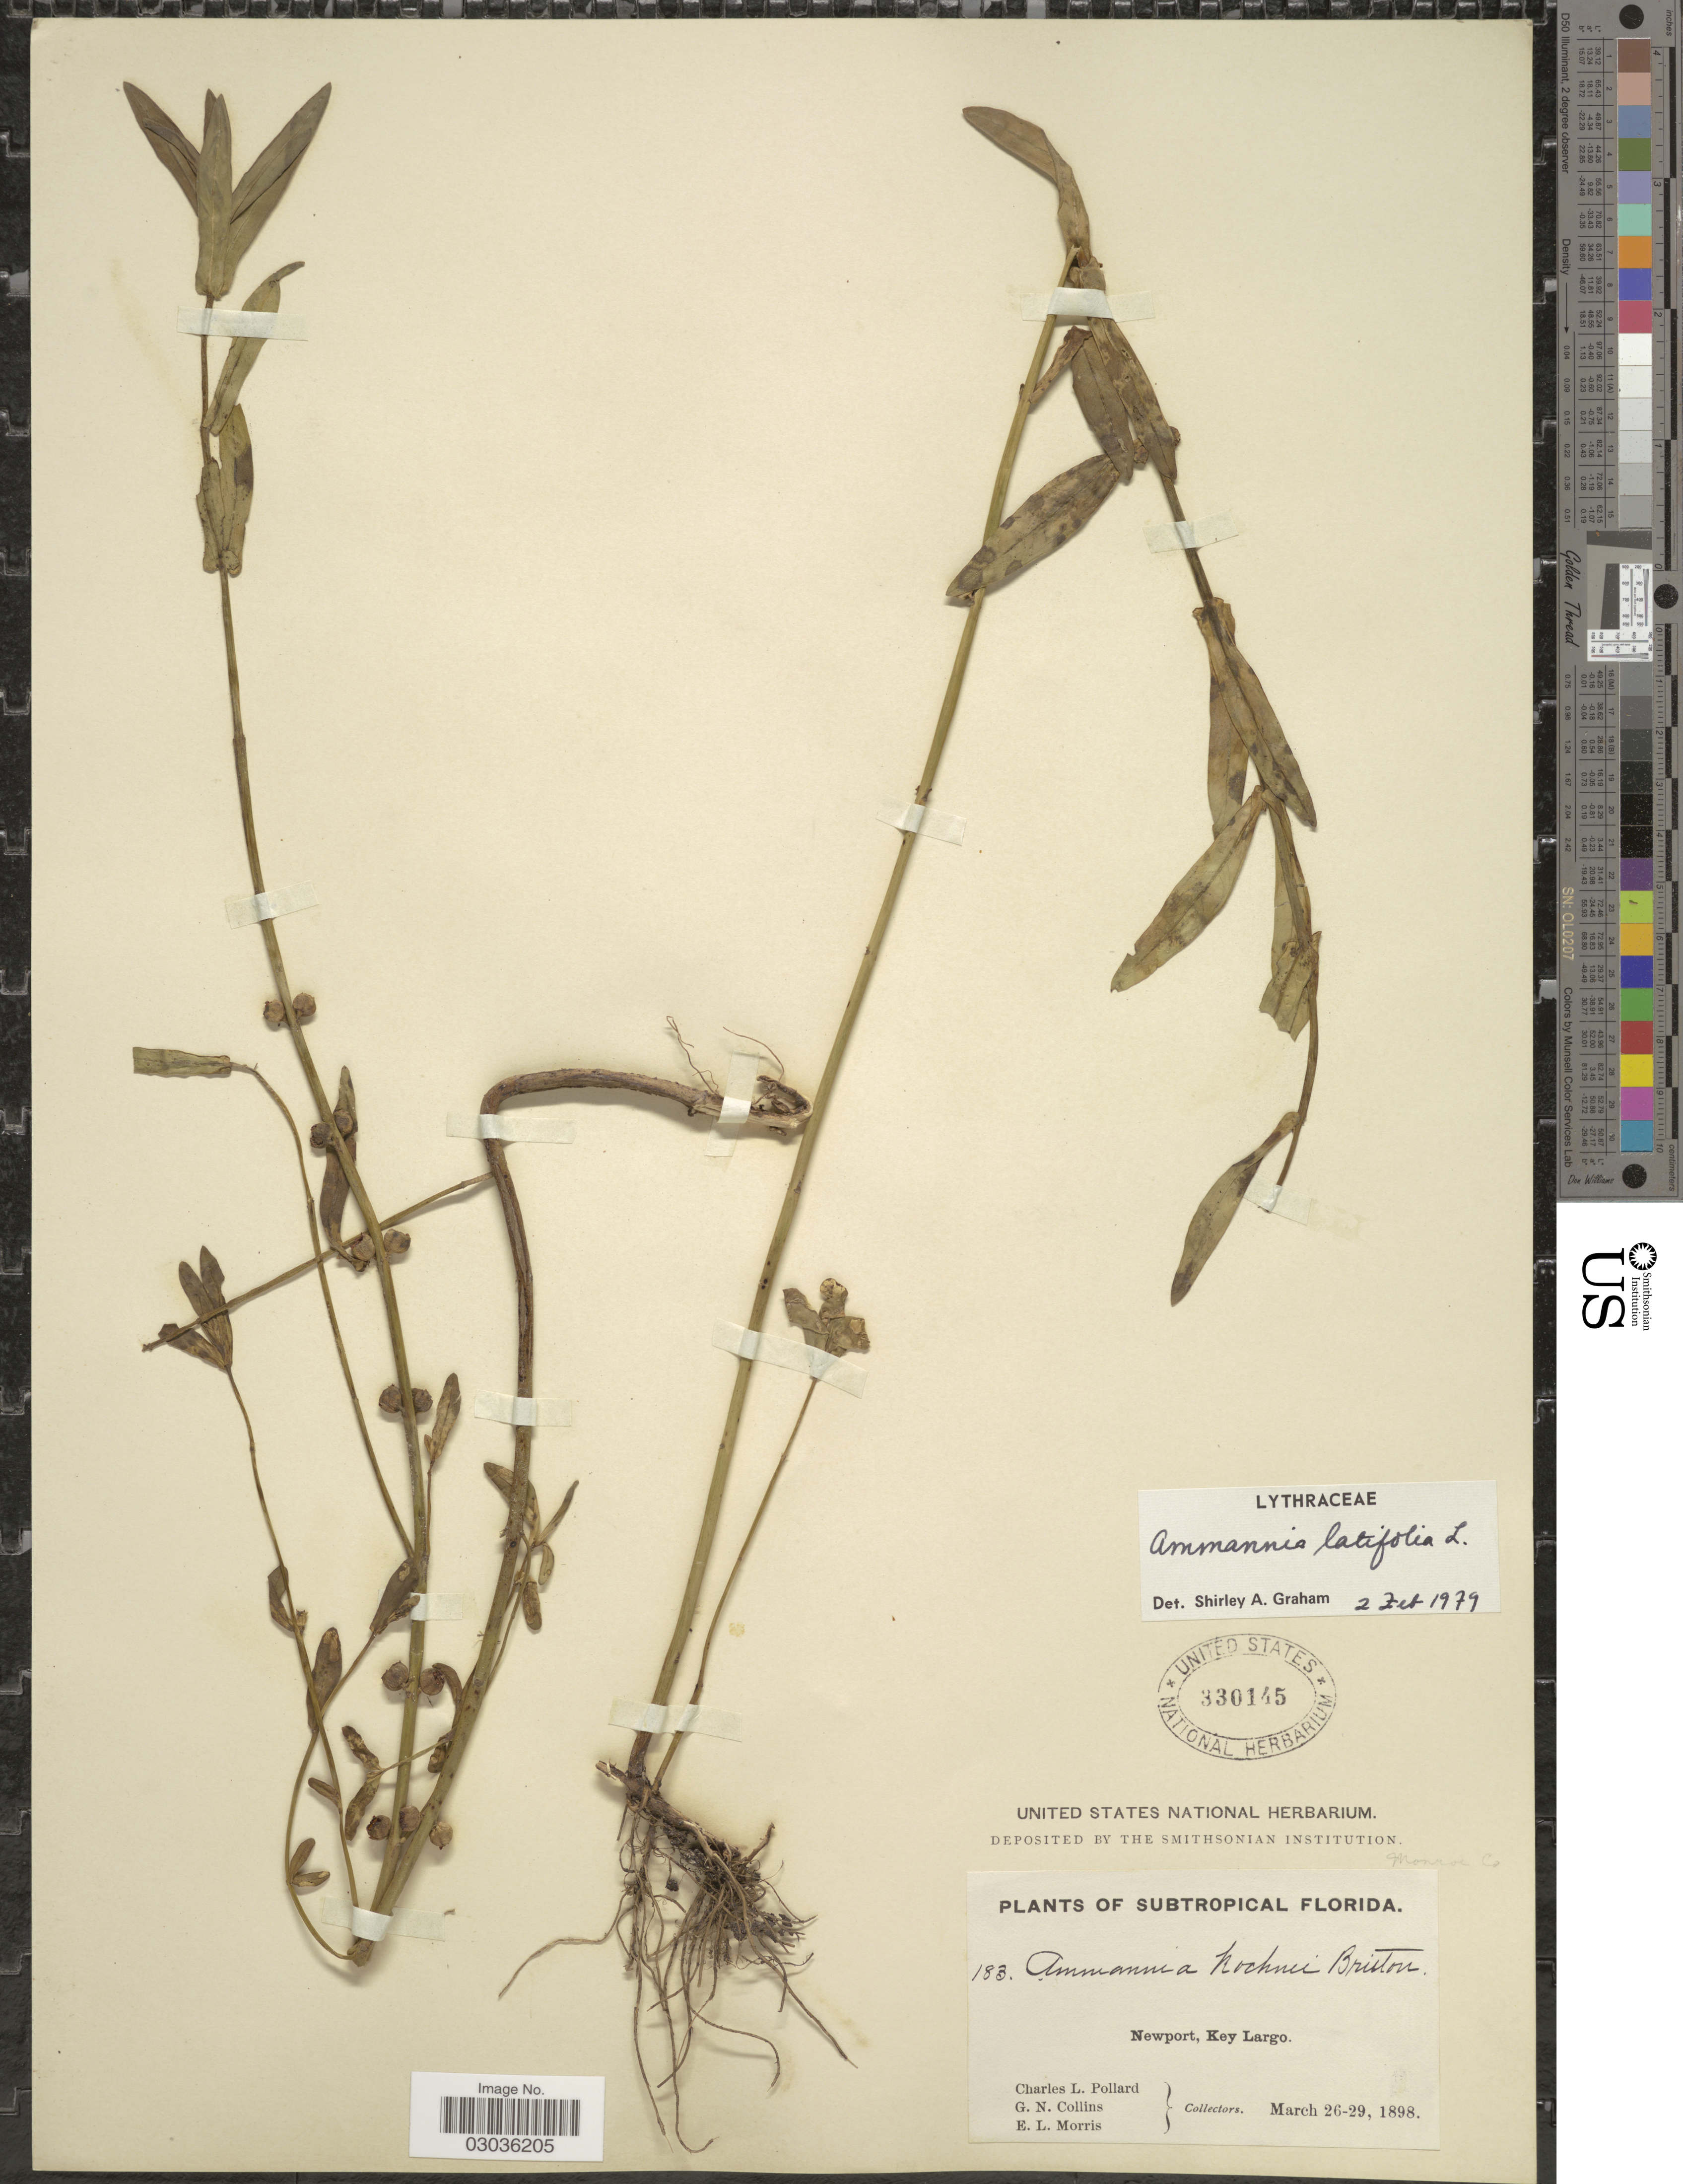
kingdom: Plantae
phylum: Tracheophyta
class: Magnoliopsida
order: Myrtales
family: Lythraceae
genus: Ammannia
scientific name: Ammannia latifolia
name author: L.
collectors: C. L. Pollard, G. Collins & E. Morris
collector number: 183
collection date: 1898-03-26/1898-03-29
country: United States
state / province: Florida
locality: Subtropical Florida, Newport, Key Largo. Monroe Co.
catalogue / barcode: US 330145